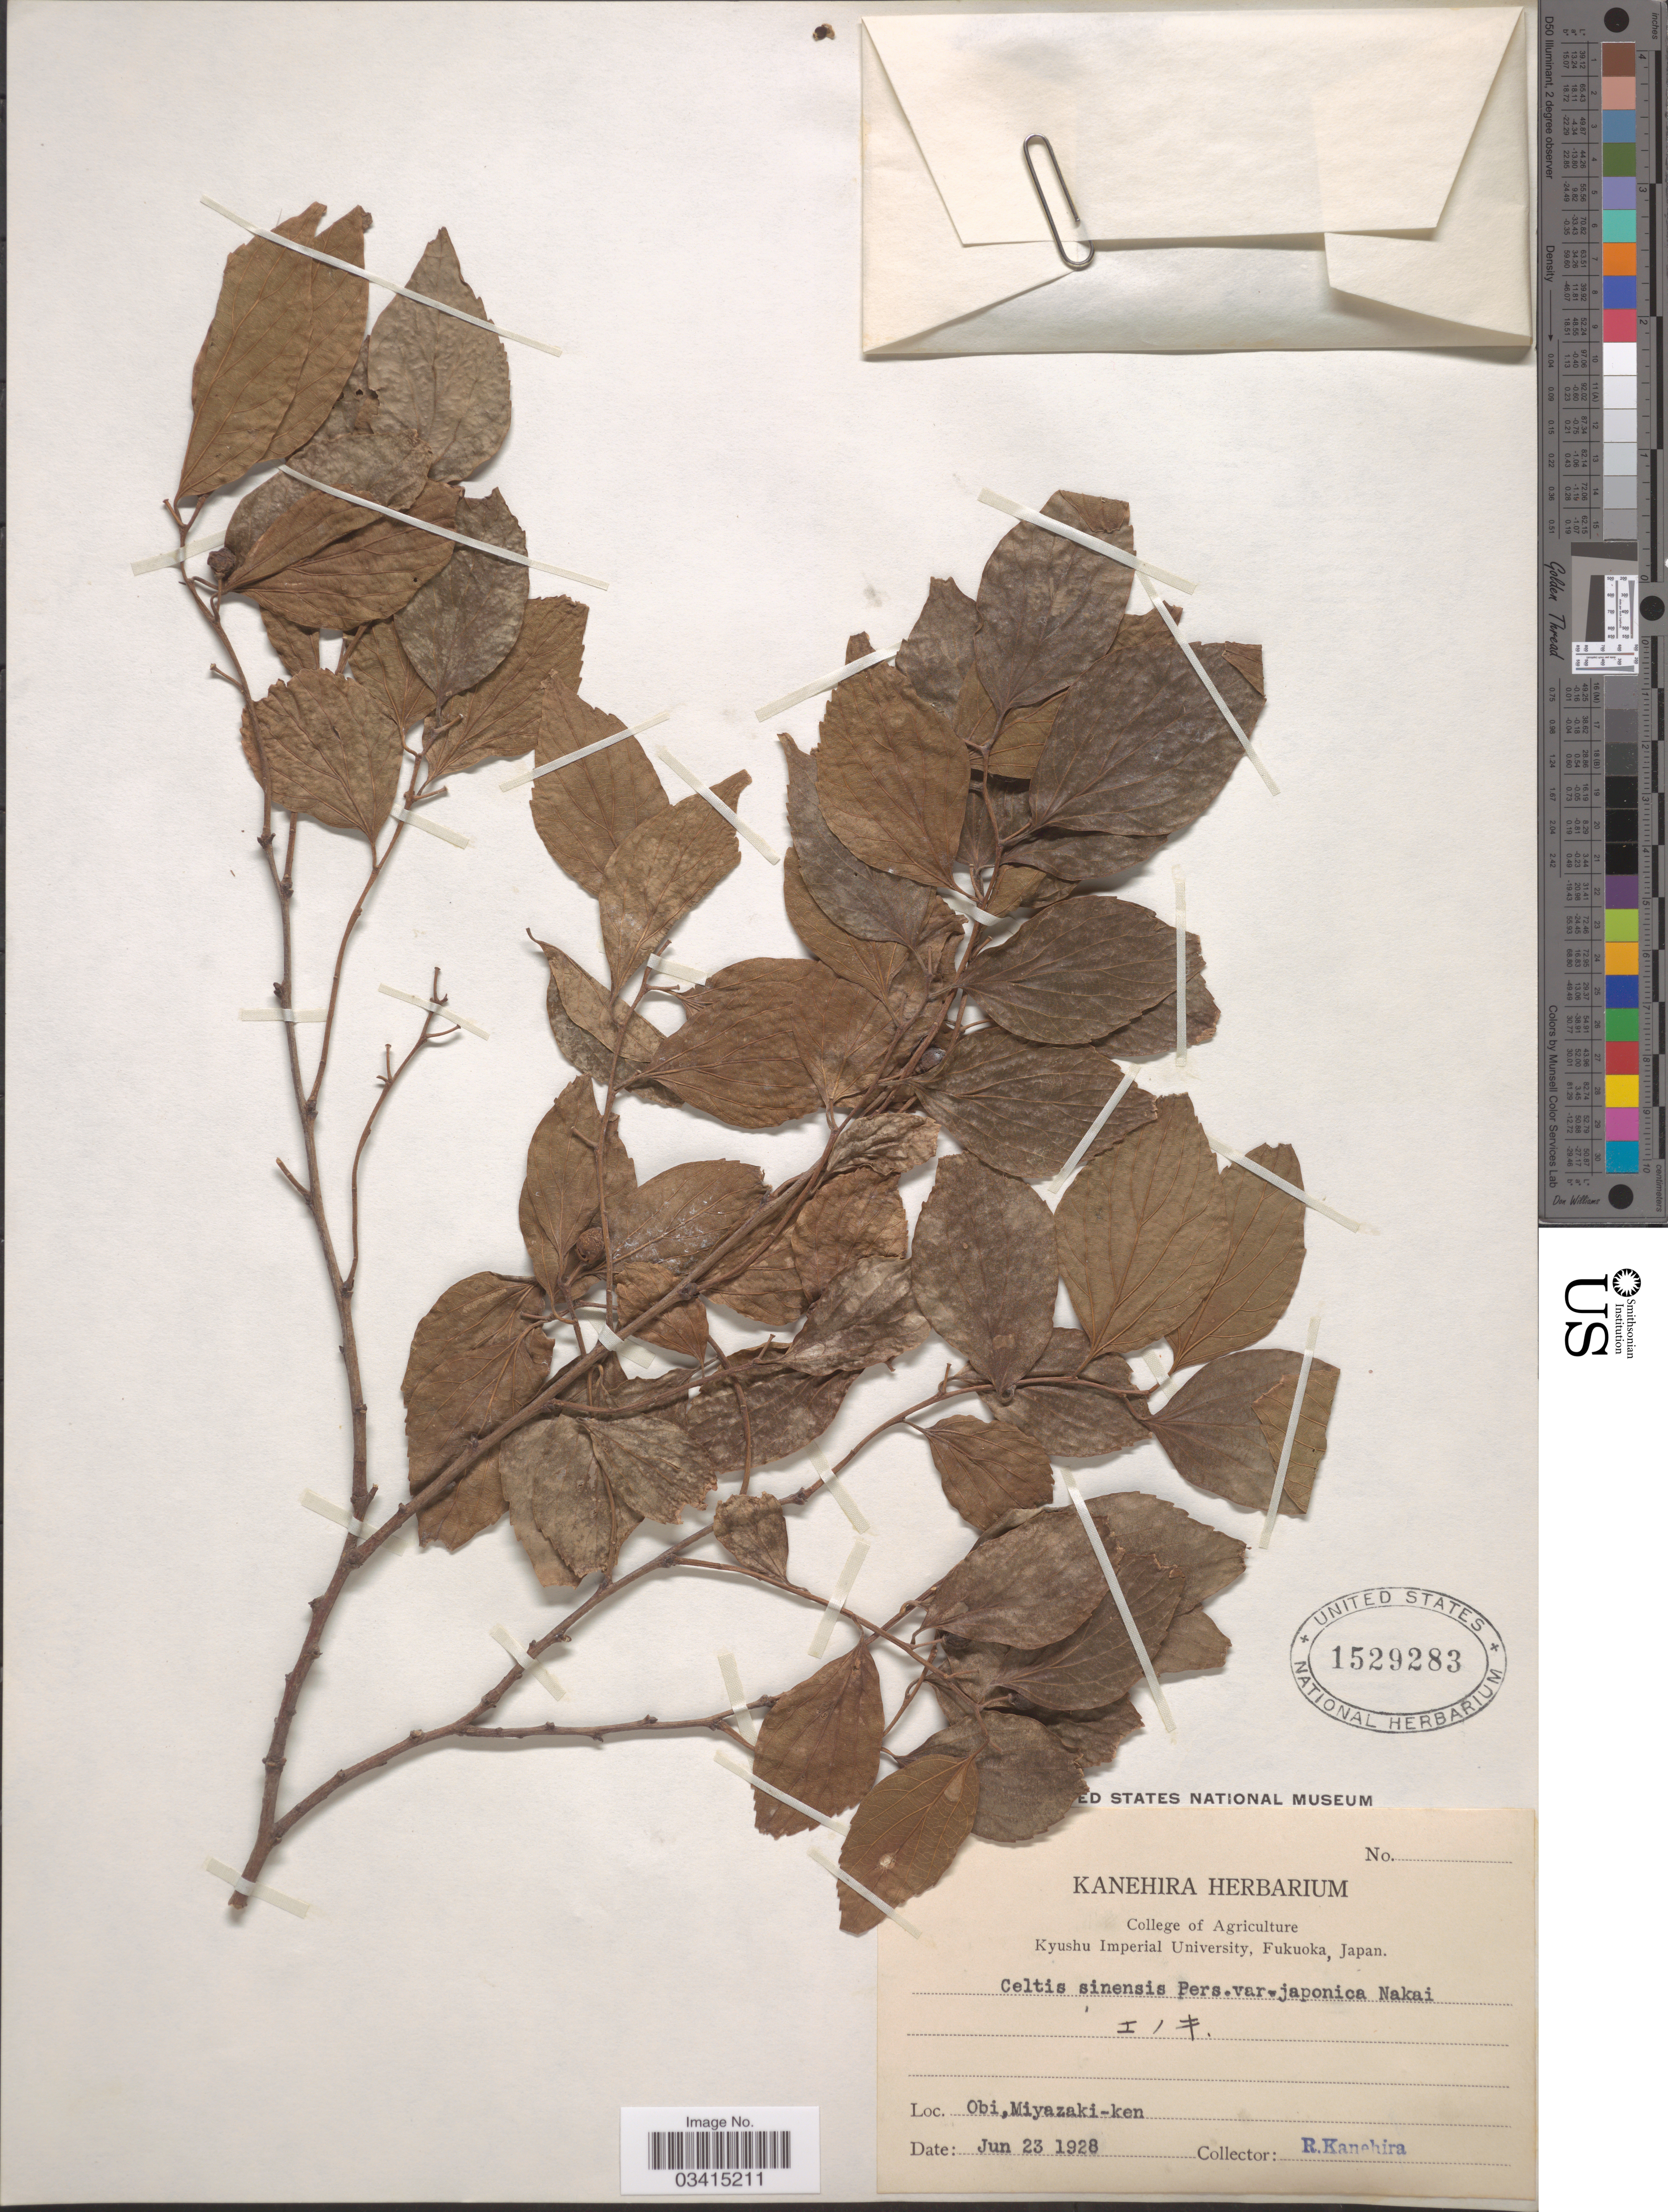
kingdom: Plantae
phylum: Tracheophyta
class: Magnoliopsida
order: Rosales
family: Cannabaceae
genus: Celtis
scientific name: Celtis sinensis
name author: Pers.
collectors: R. Kanehira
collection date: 1928-06-23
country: Japan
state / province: Miyazaki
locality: Obi, Miyazaki-ken.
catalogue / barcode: US 1529283